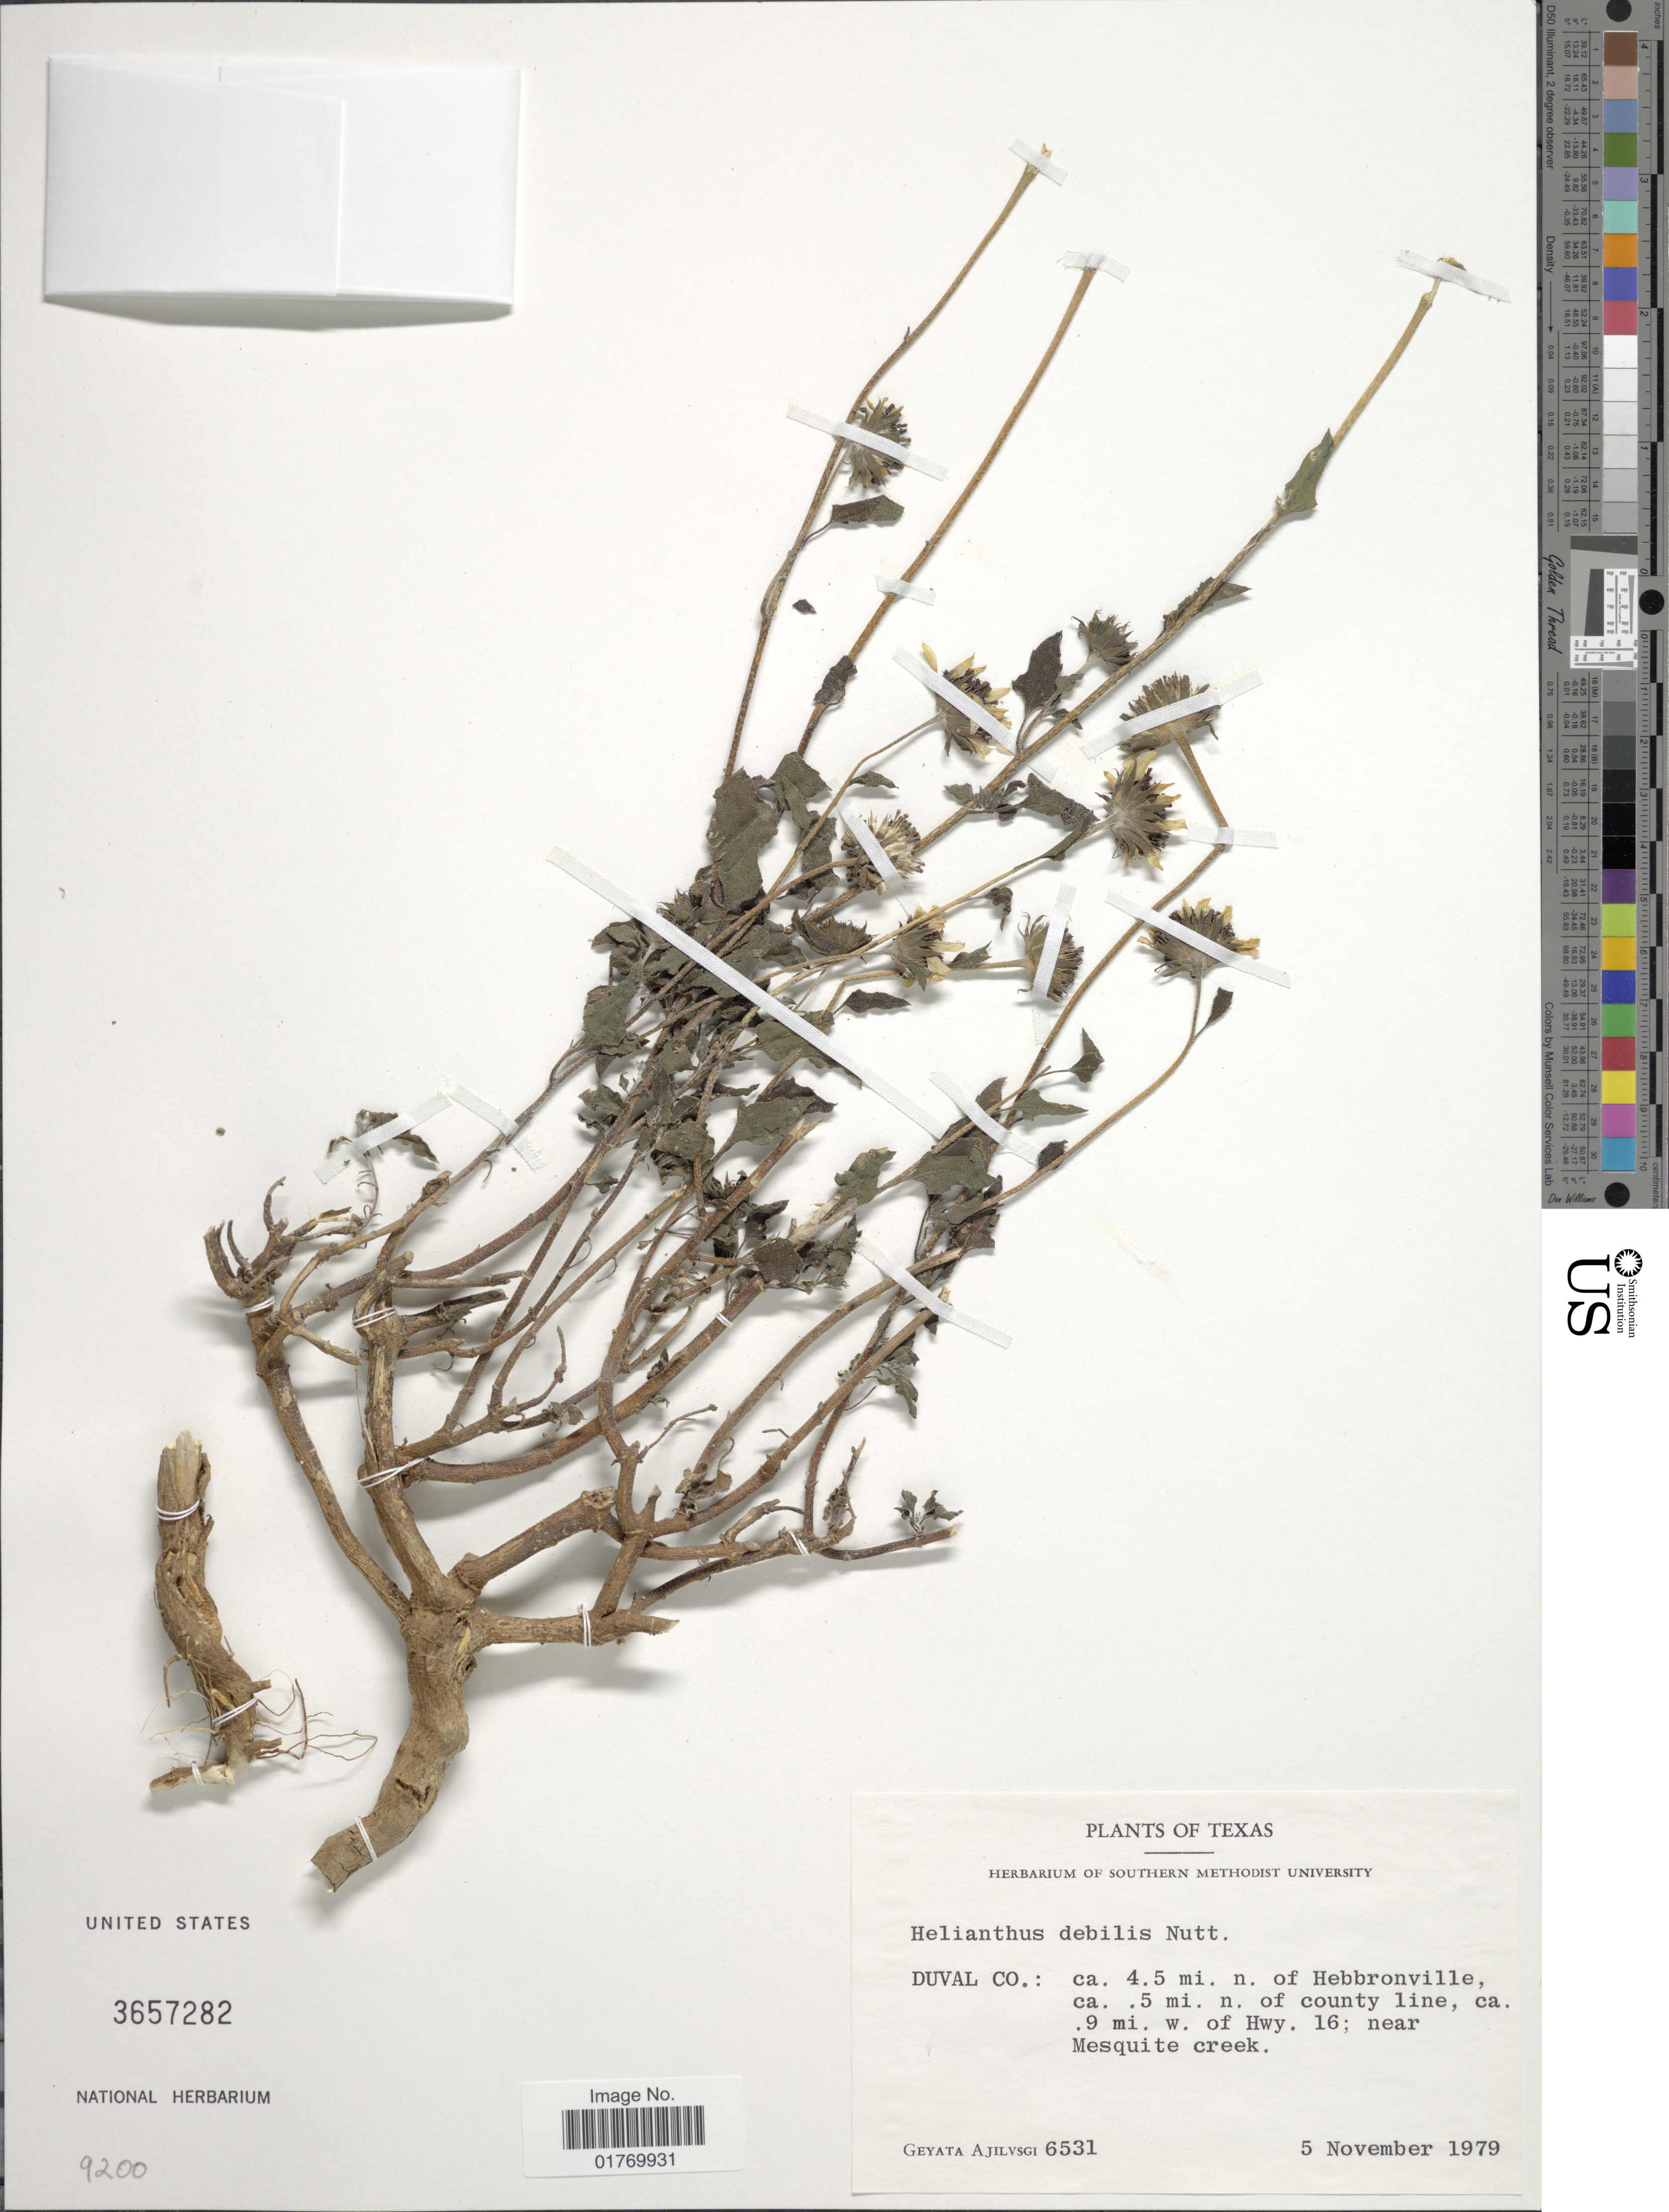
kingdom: Plantae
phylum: Tracheophyta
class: Magnoliopsida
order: Asterales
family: Asteraceae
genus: Helianthus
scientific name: Helianthus debilis subsp. tardiflorus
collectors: T. Ajima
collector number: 6531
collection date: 1979-11-05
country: United States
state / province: Texas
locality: Duval Co.: 4.5 mi. n of Hebbronville, 5 mi. n . of County line, 9 mi. w. of Hwy. 16, near Mesquite creek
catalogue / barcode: US 3657282